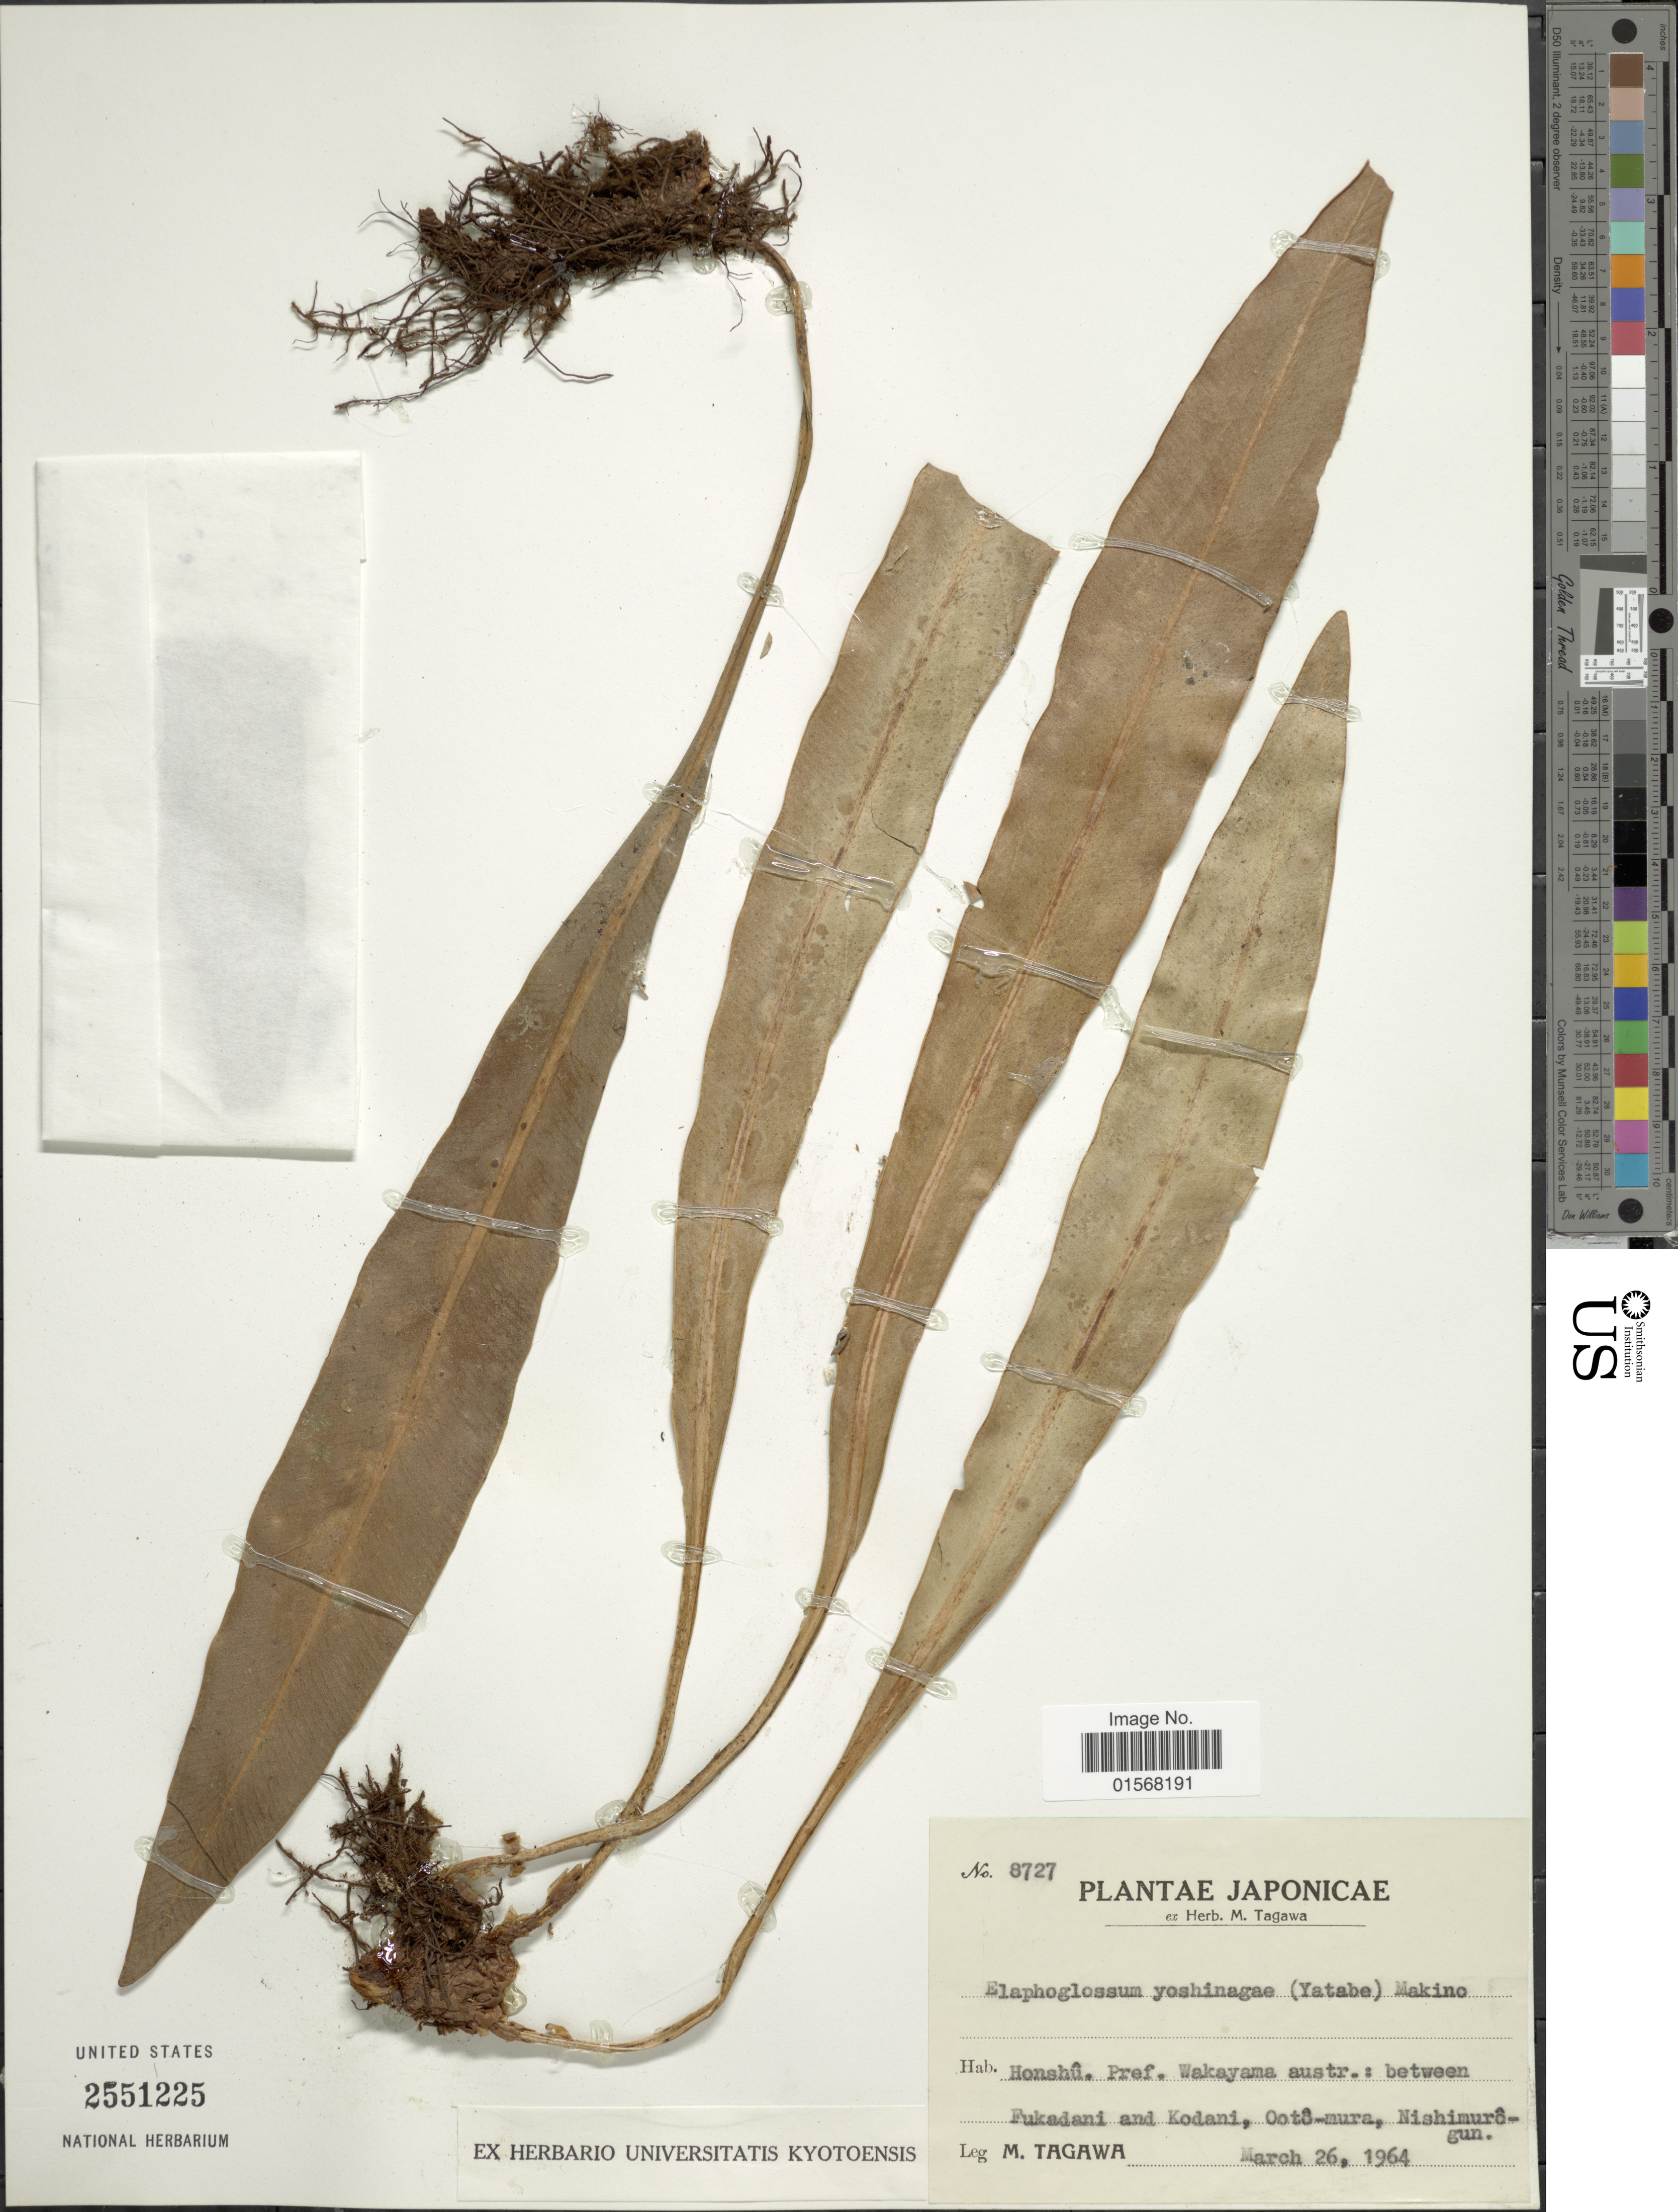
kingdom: Plantae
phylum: Tracheophyta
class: Polypodiopsida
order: Polypodiales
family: Dryopteridaceae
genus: Elaphoglossum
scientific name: Elaphoglossum yoshinagae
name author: (Yatabe) Makino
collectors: M. Tagawa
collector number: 8727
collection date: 1964-03-26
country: Japan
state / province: Wakayama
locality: Japonicae, Honshû, pref. Wakayama austr.: between Fukadani and Kodani, Ooto-mura, Nishimurôgun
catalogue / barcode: US 2551225